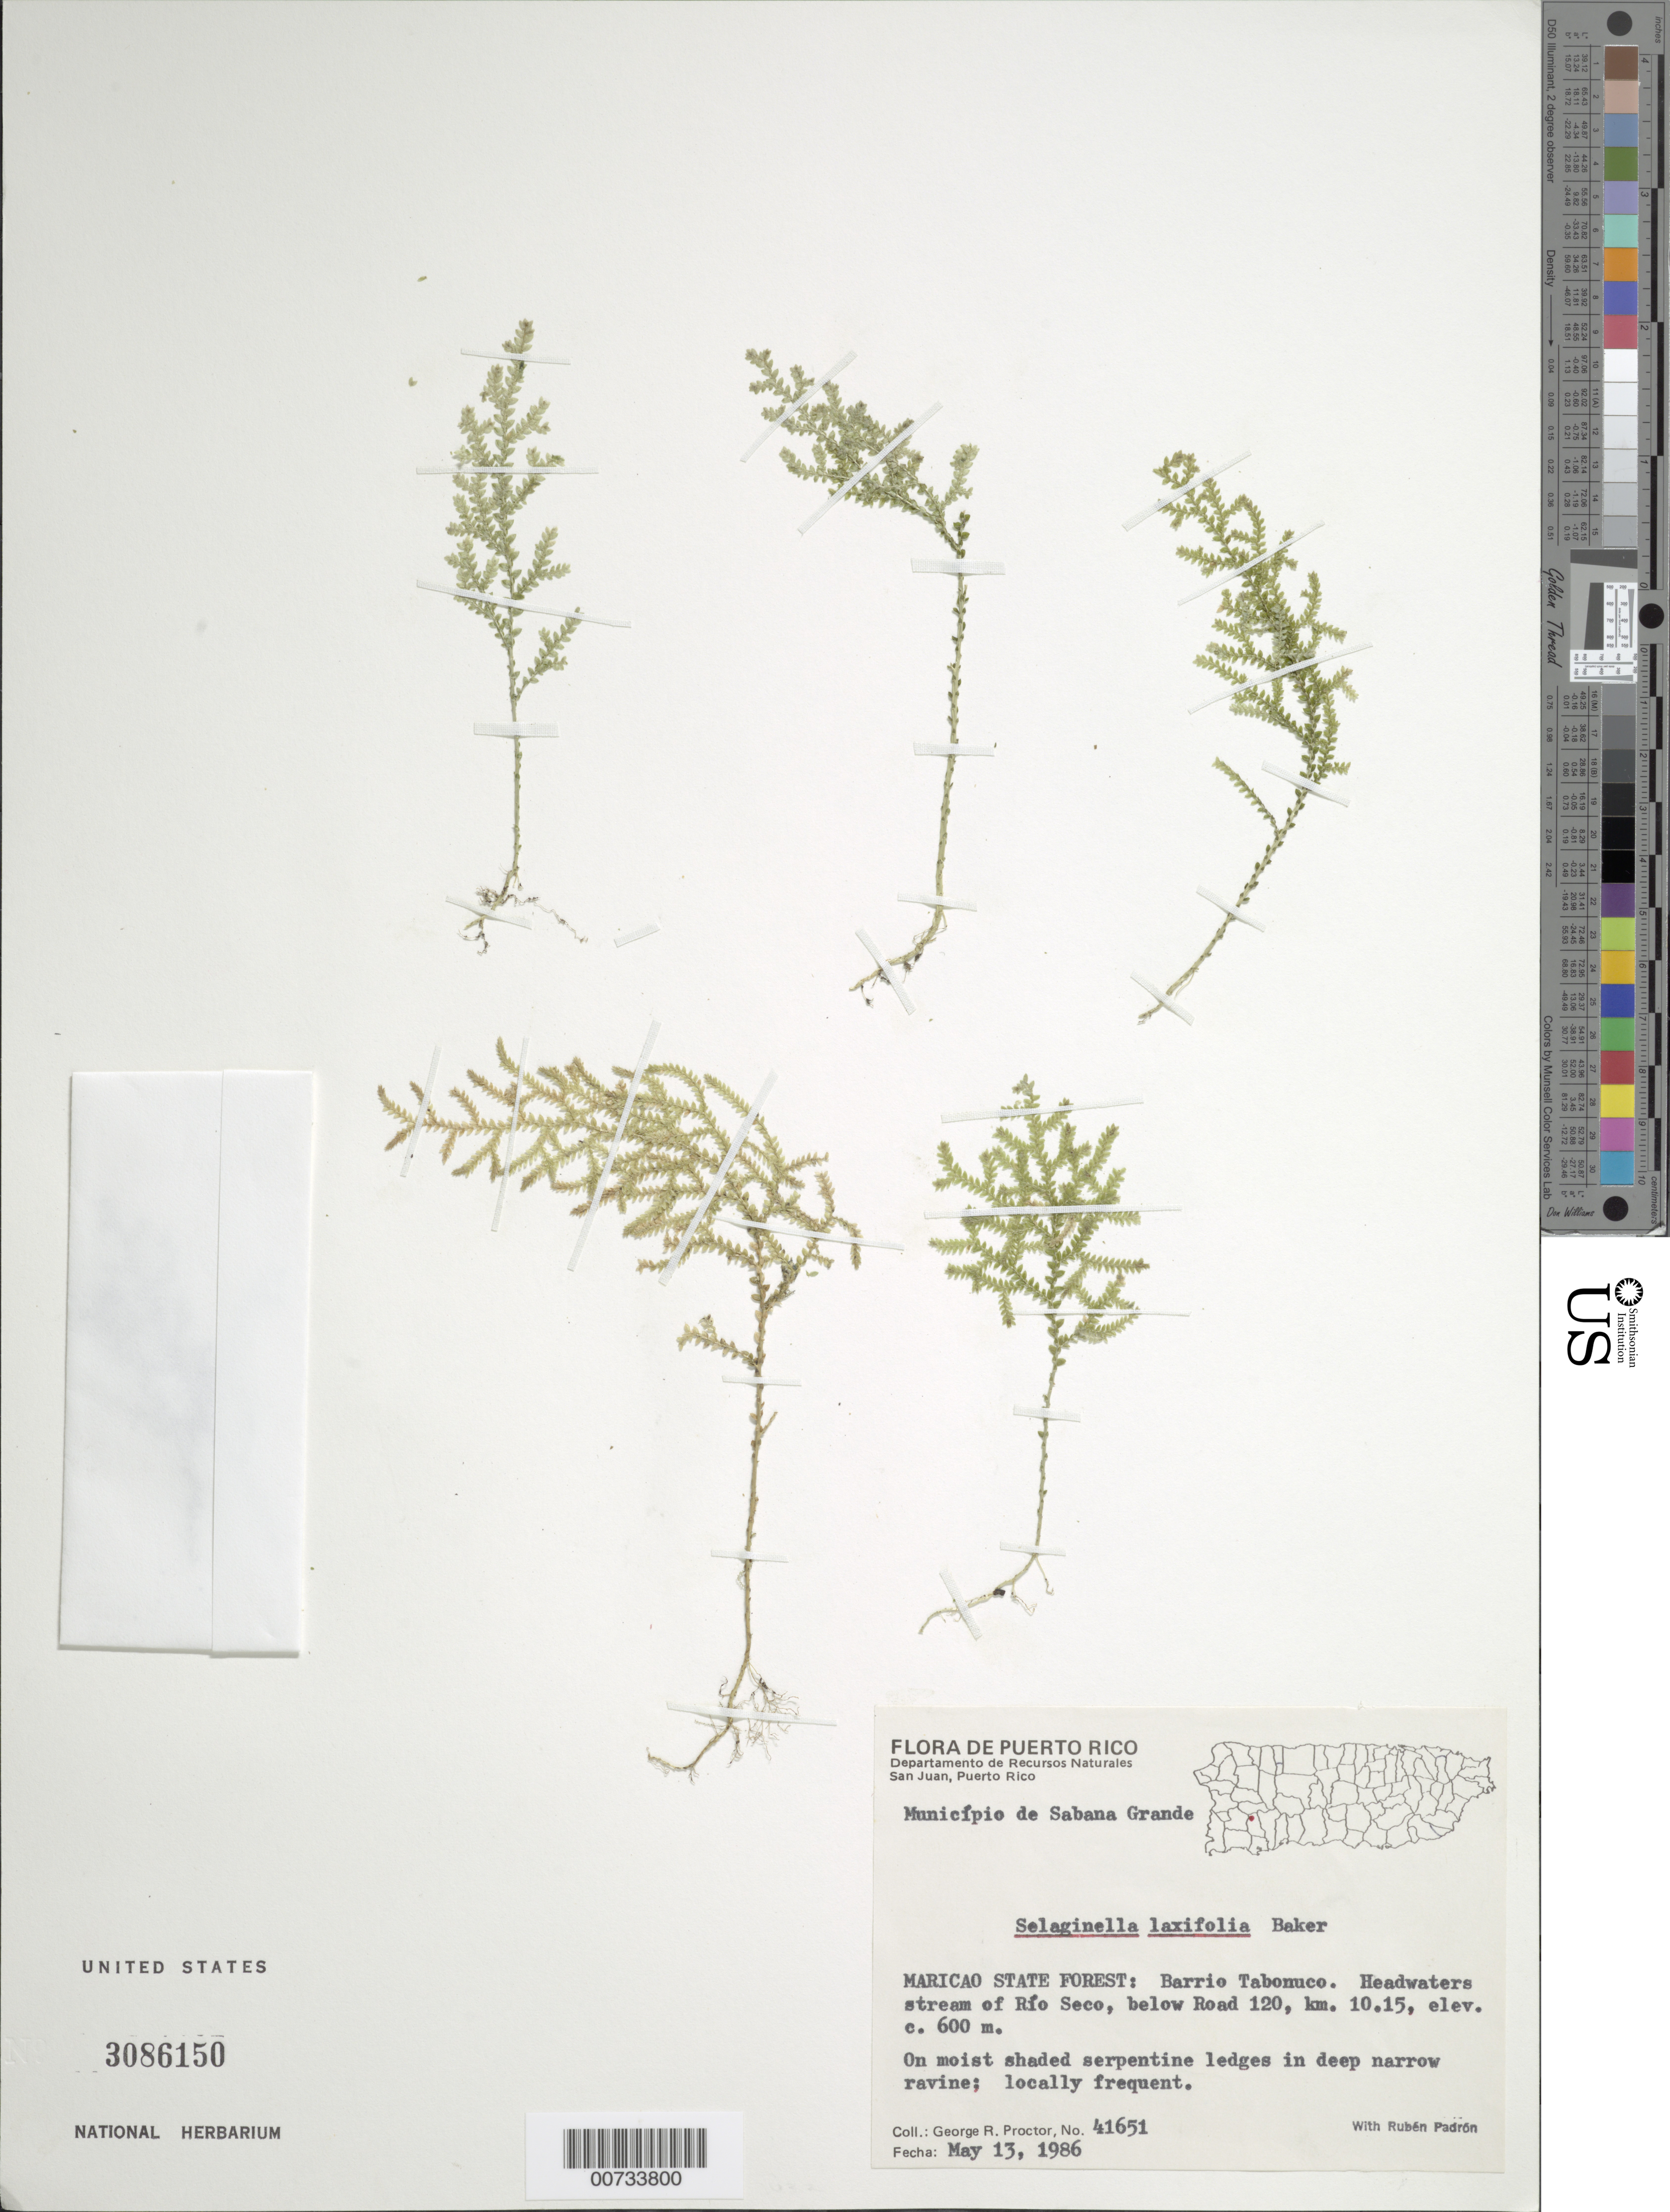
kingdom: Plantae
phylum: Tracheophyta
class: Lycopodiopsida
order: Selaginellales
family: Selaginellaceae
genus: Selaginella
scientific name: Selaginella laxifolia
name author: Baker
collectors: G. R. Proctor & R. Padrón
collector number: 41651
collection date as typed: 13 May 1986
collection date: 1986-05-13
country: Puerto Rico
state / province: Sabana Grande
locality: Mun. Sabana Grande, Maricao State Forest: Barrio Tabonuco, headwaters stream of Rio Seco, below Road 120, km 10.15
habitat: On moist shaded serpentine ledges in deep narrow ravine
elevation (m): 600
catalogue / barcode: US 3086150